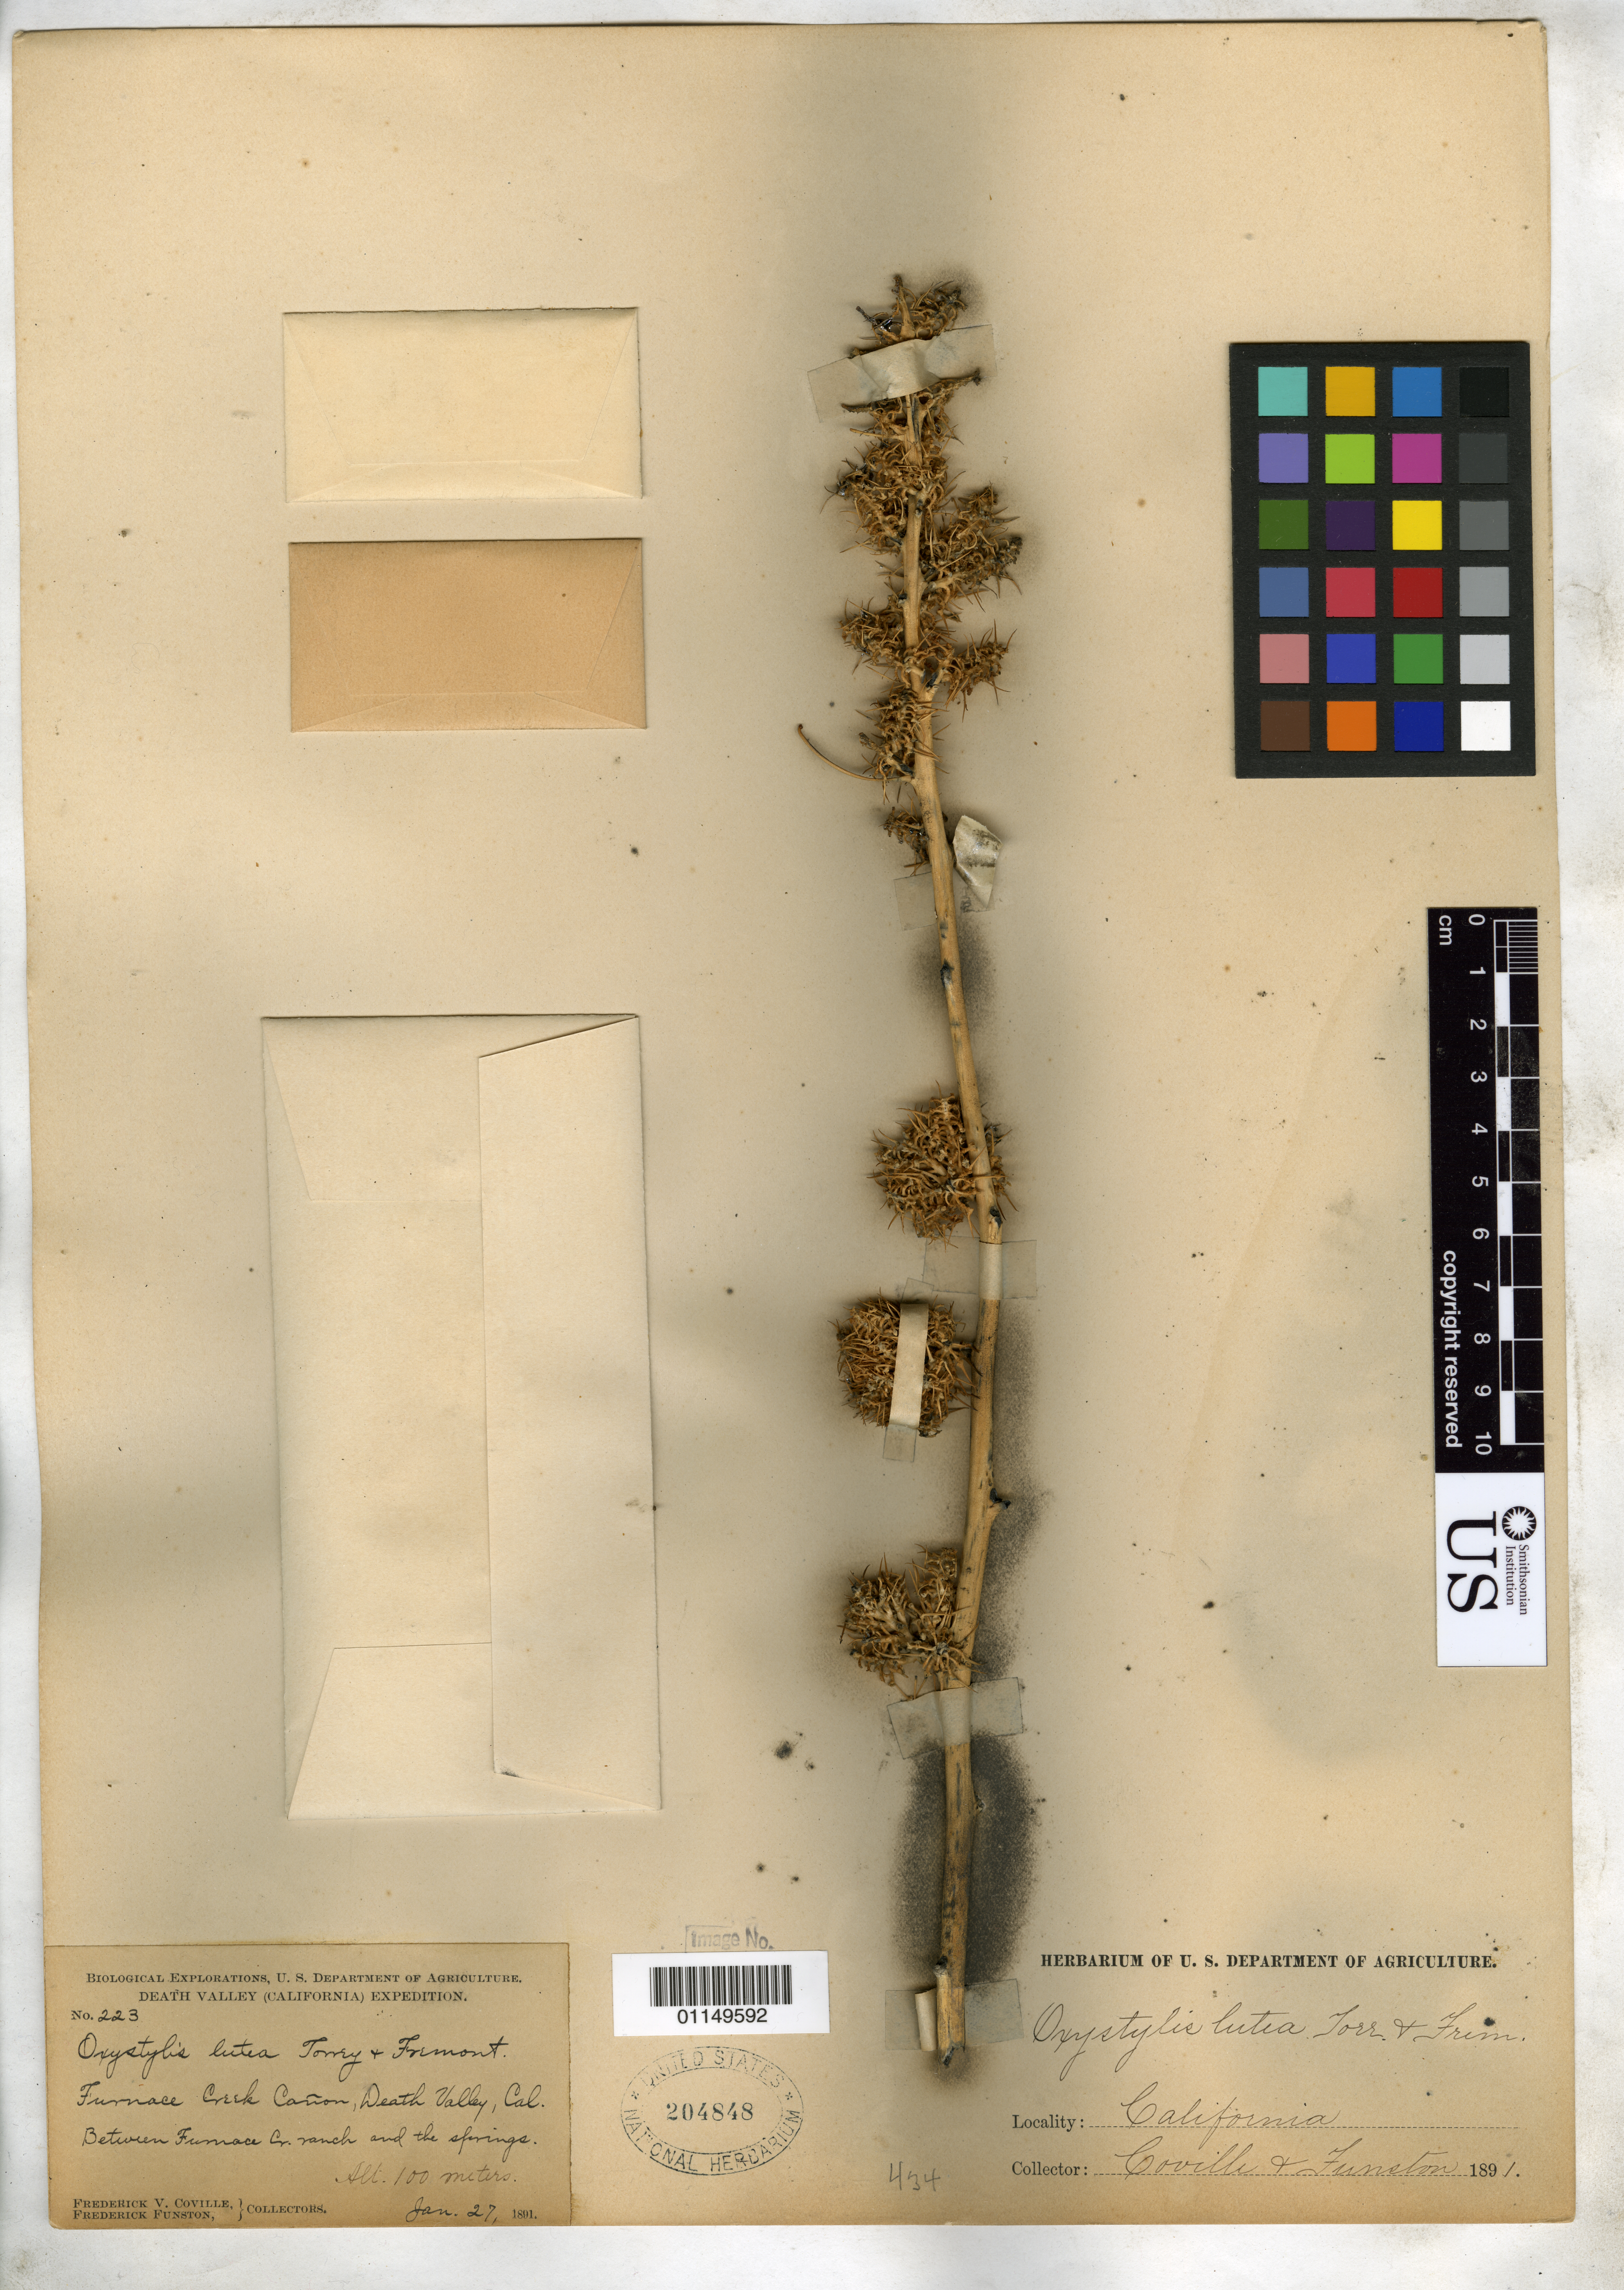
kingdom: Plantae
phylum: Tracheophyta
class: Magnoliopsida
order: Brassicales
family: Cleomaceae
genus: Cleomella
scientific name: Cleomella oxystyloides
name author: Roalson et al.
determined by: Strong, M. T., (US), Smithsonian Institution - National Museum of Natural History (UNITED STATES)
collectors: F. V. Coville & F. Funston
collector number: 223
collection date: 1891-01-27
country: United States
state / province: California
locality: Furnace Creek Canyon, Death Valley. Between Furnace Creek Ranch and the springs.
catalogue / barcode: US 204848